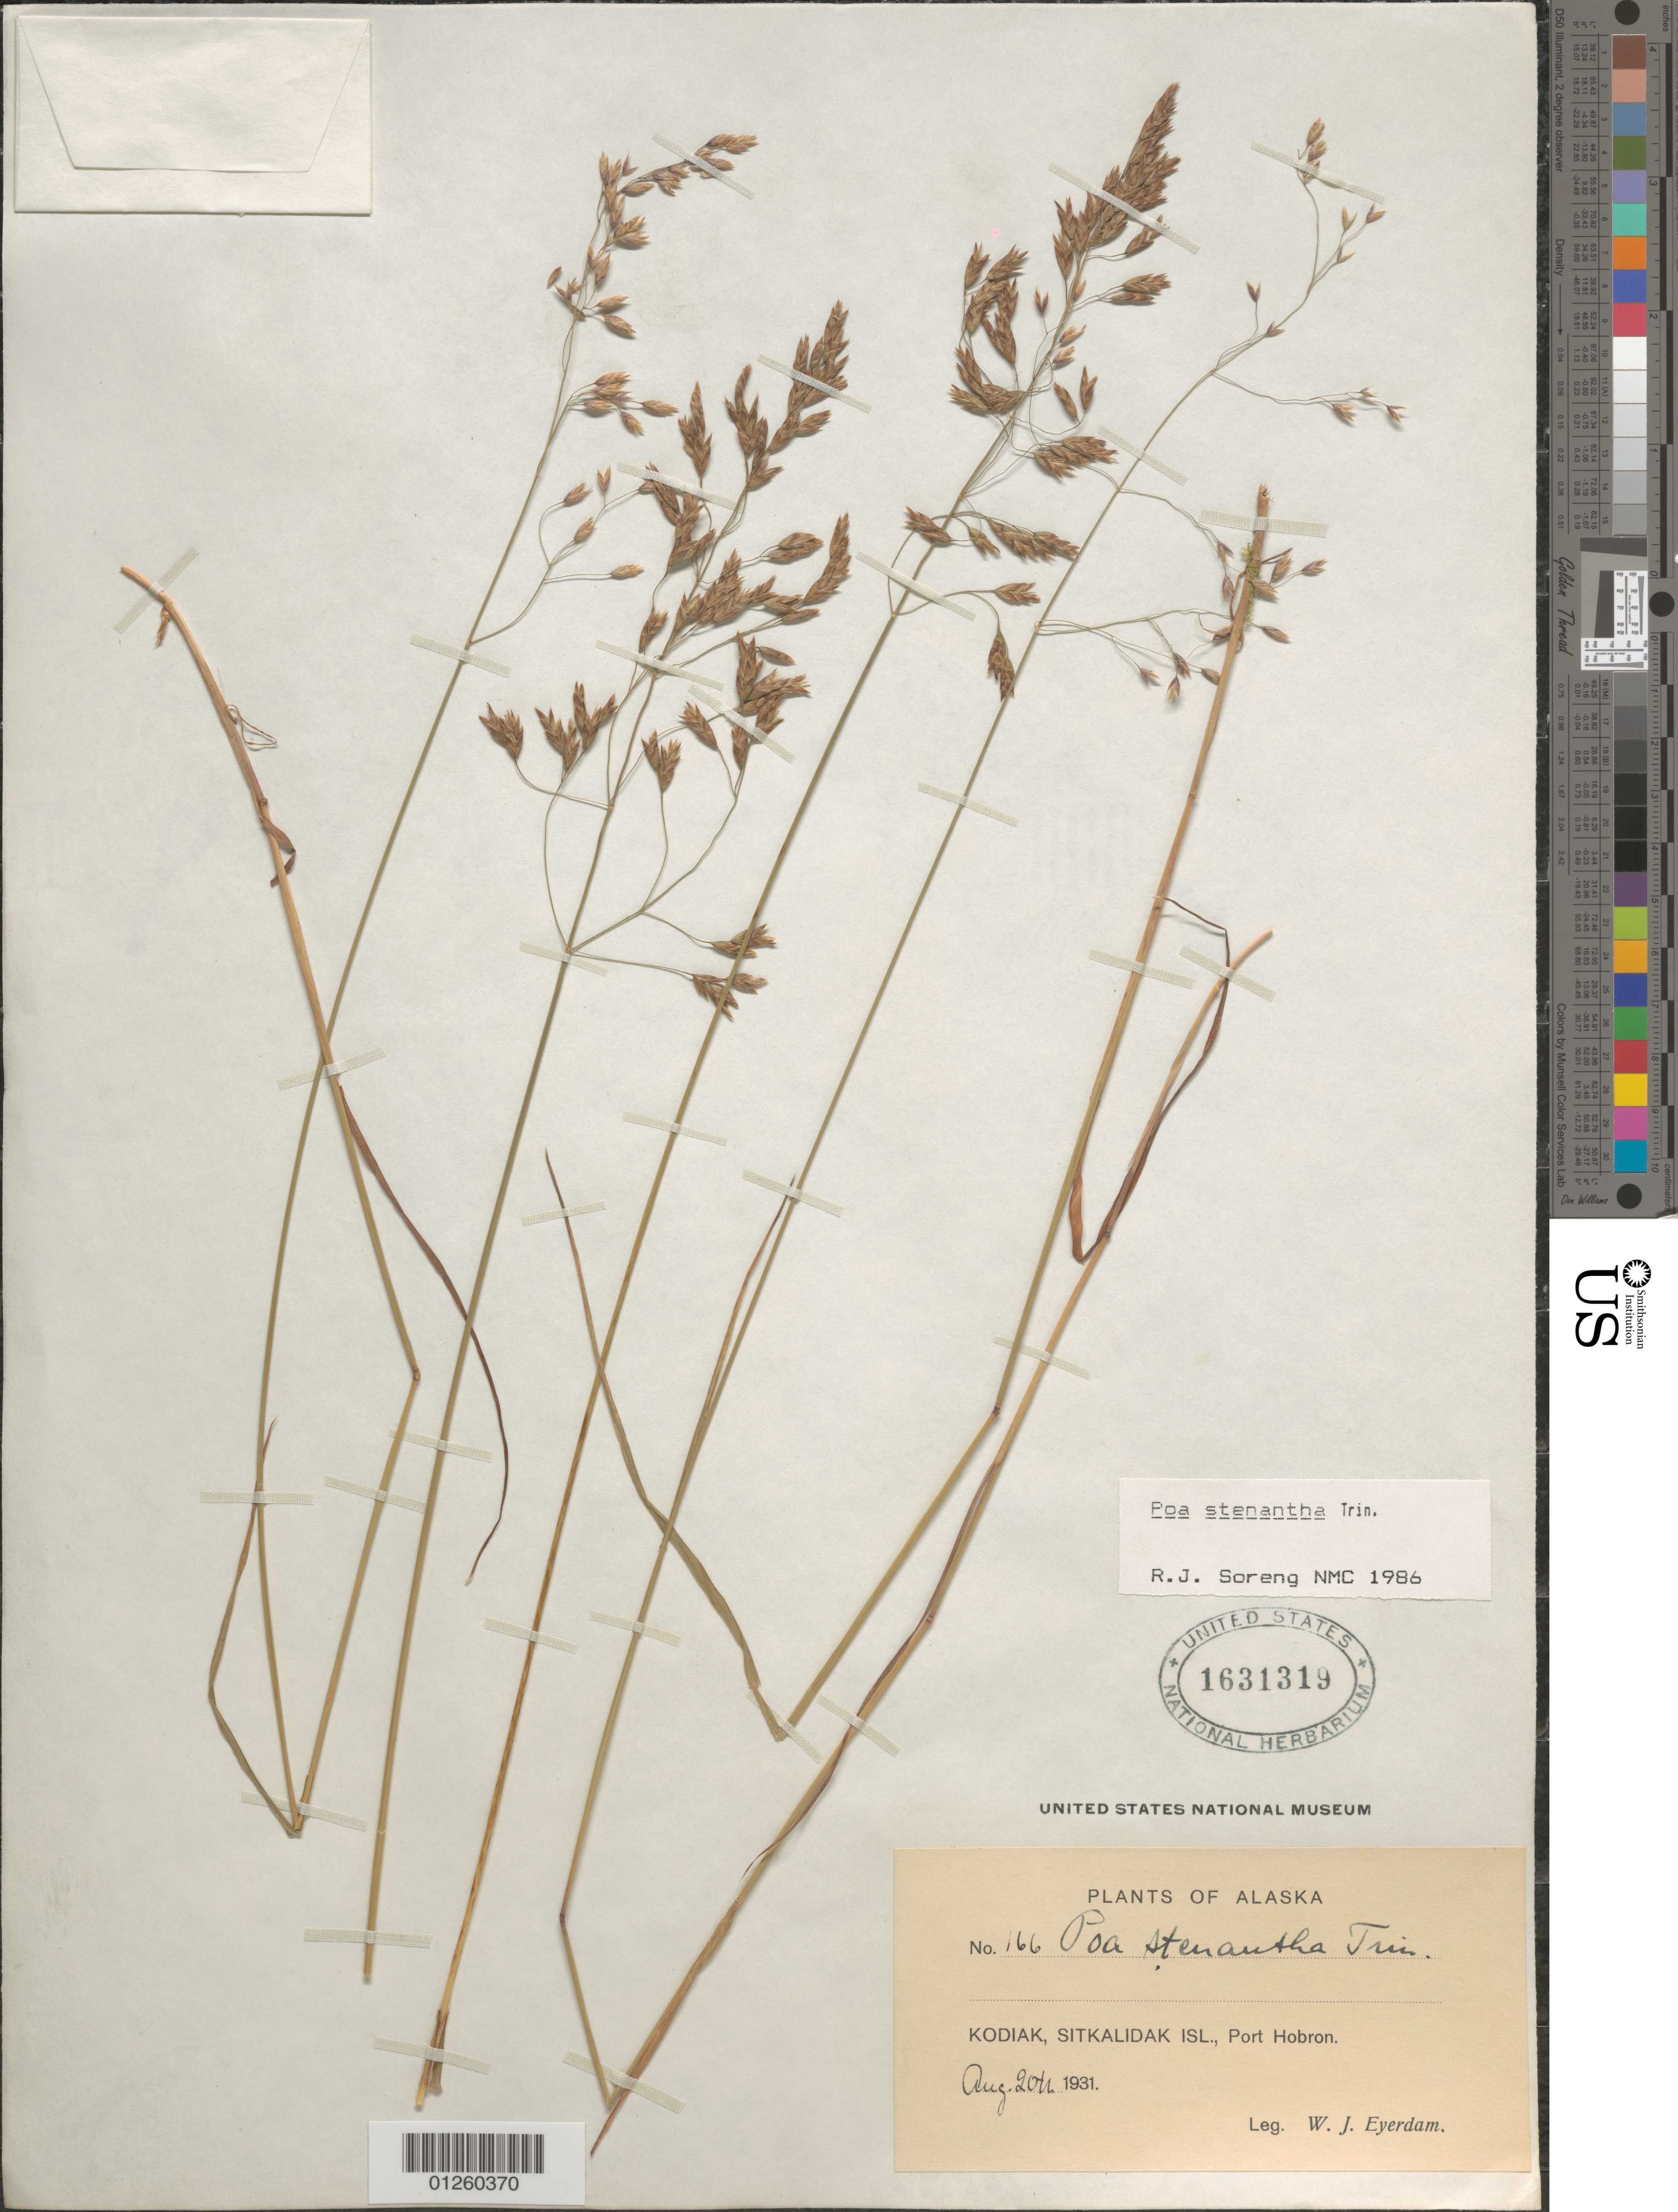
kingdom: Plantae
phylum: Tracheophyta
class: Liliopsida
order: Poales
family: Poaceae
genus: Poa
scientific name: Poa stenantha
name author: Trin.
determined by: Soreng, Robert J., Research Associate (BOT), Smithsonian Institution - National Museum of Natural History (UNITED STATES)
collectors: W. J. Eyerdam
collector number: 166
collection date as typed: Aug. 20th 1931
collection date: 1931-08-20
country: United States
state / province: Alaska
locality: Kodiak, Sitkalidak Isl., Port Hobron.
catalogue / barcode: US 1631319